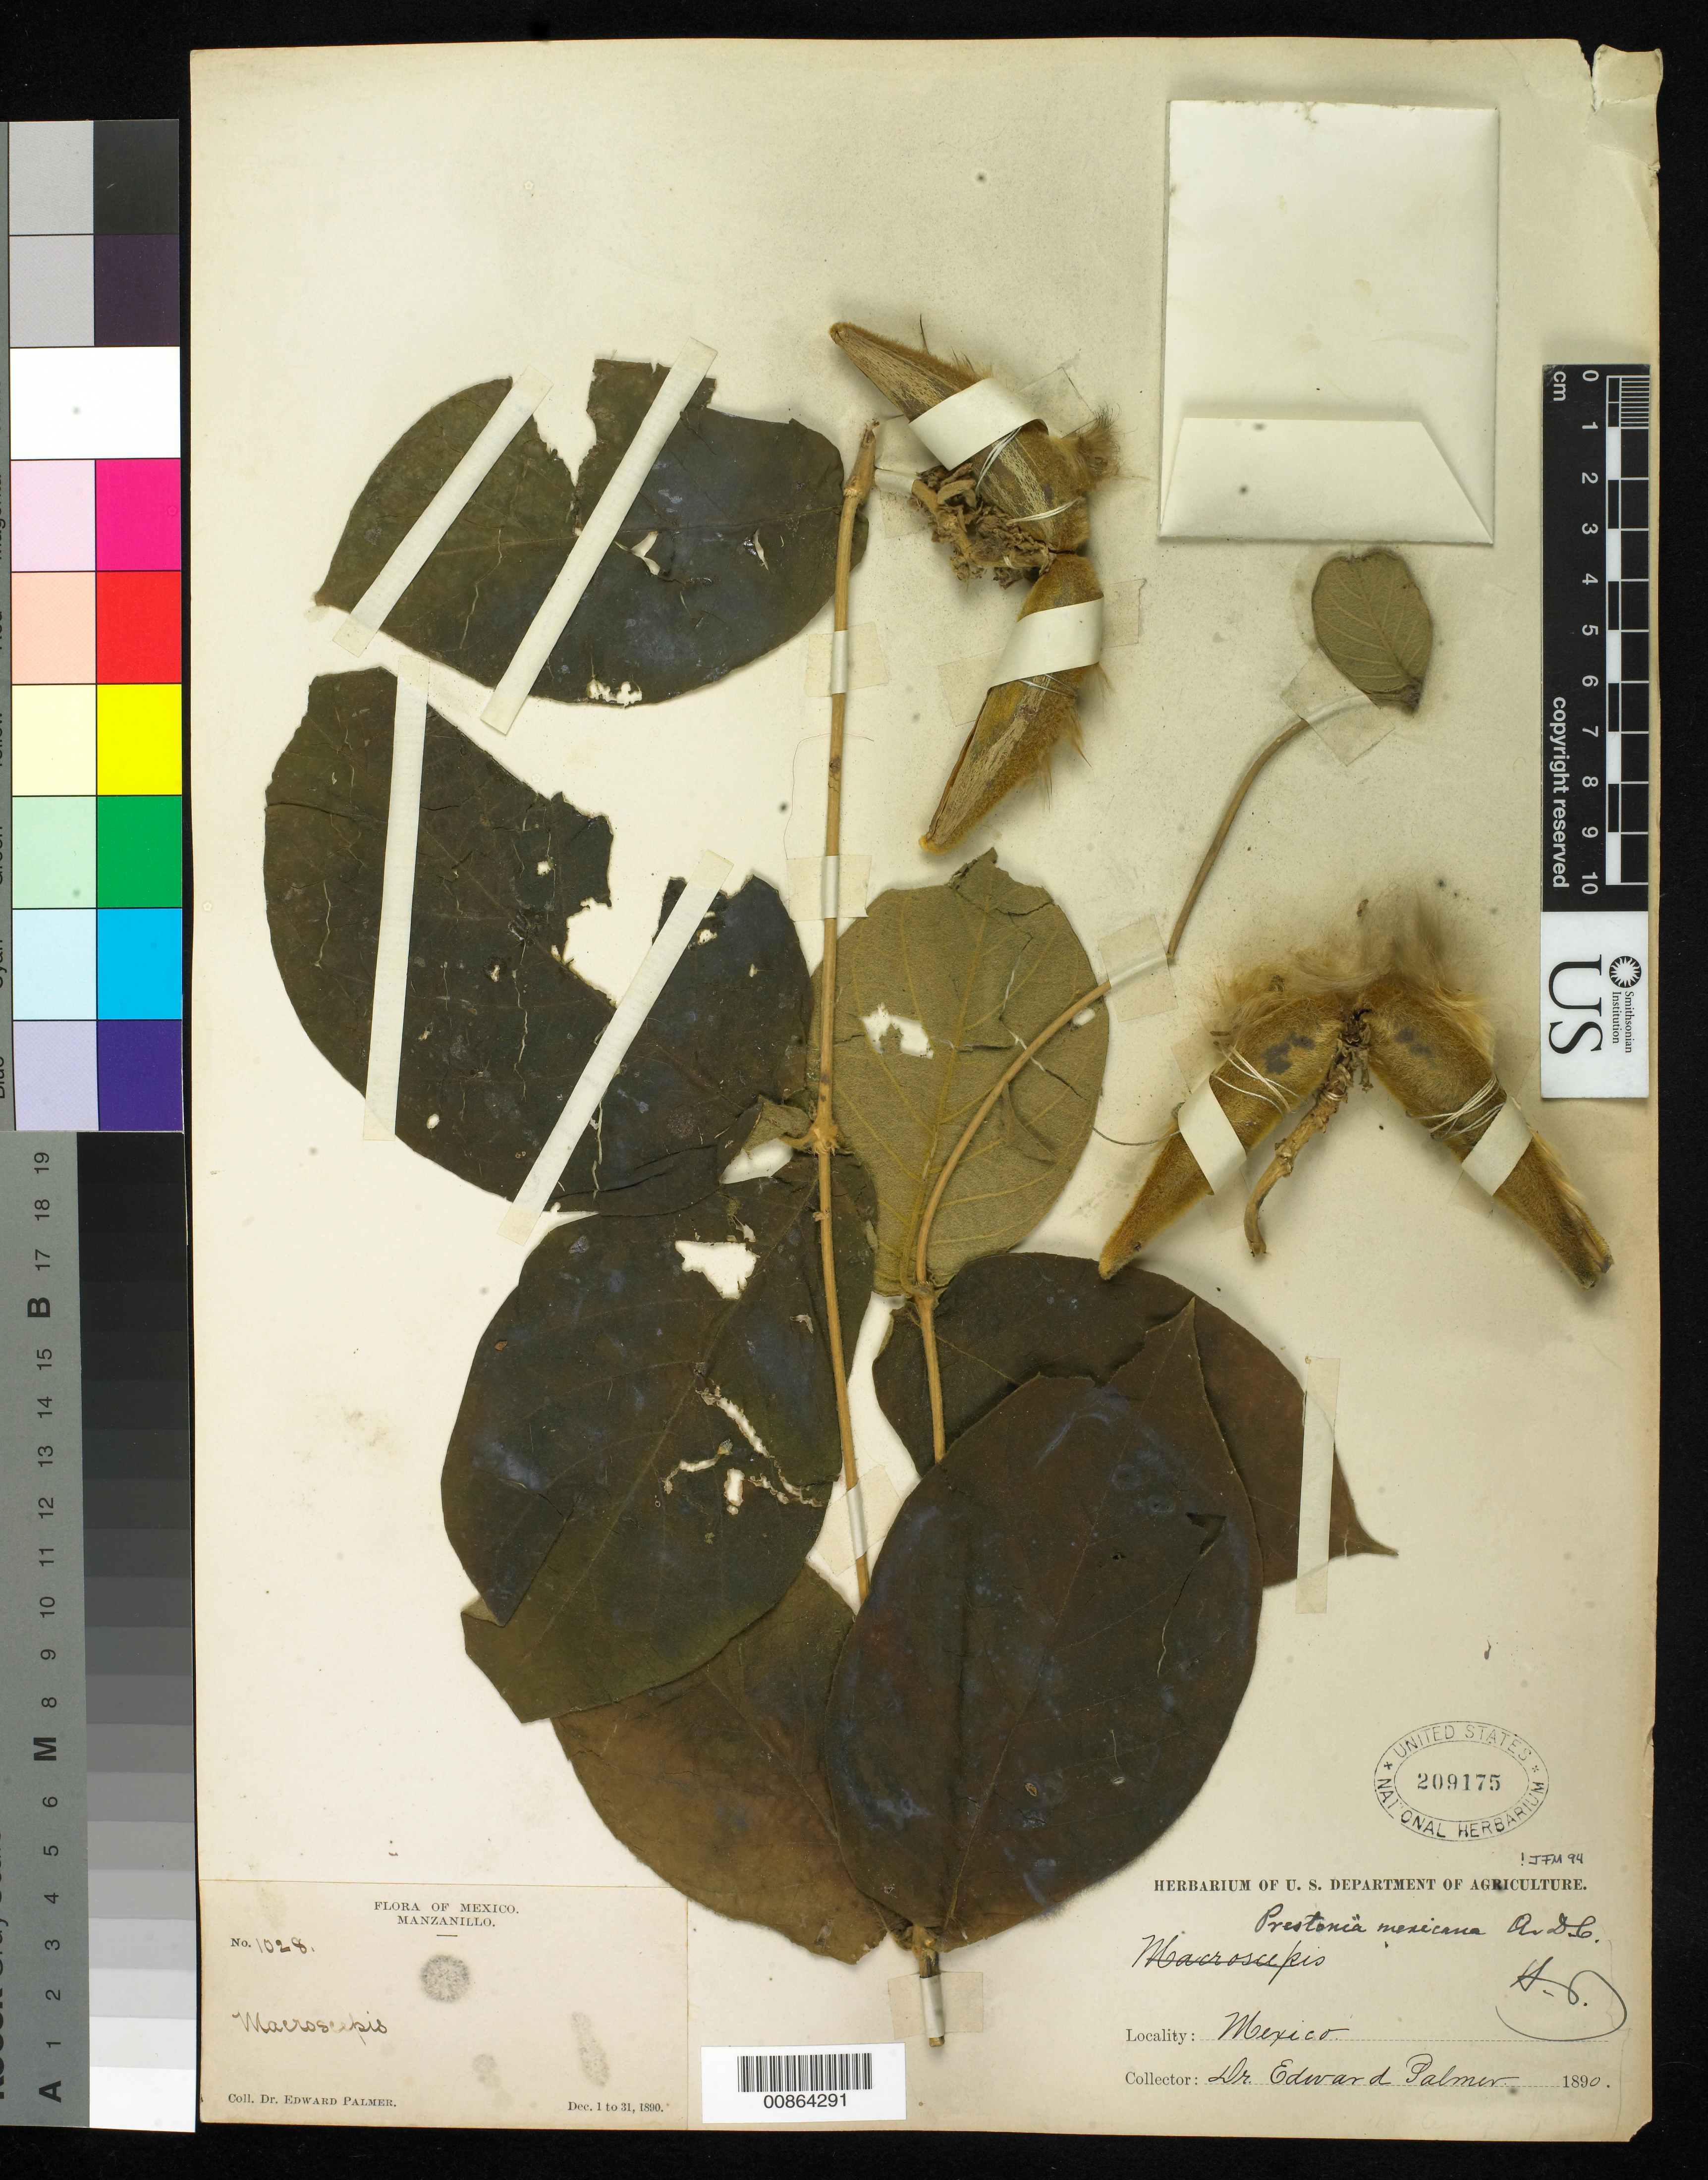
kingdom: Plantae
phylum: Tracheophyta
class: Magnoliopsida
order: Gentianales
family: Apocynaceae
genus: Prestonia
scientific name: Prestonia mexicana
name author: DC.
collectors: E. Palmer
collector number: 1028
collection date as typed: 01 Dec 1890 to 31 Dec 1890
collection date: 1890-12-01/1890-12-31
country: Mexico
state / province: Colima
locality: Manzanillo, Colima.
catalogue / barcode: US 209175